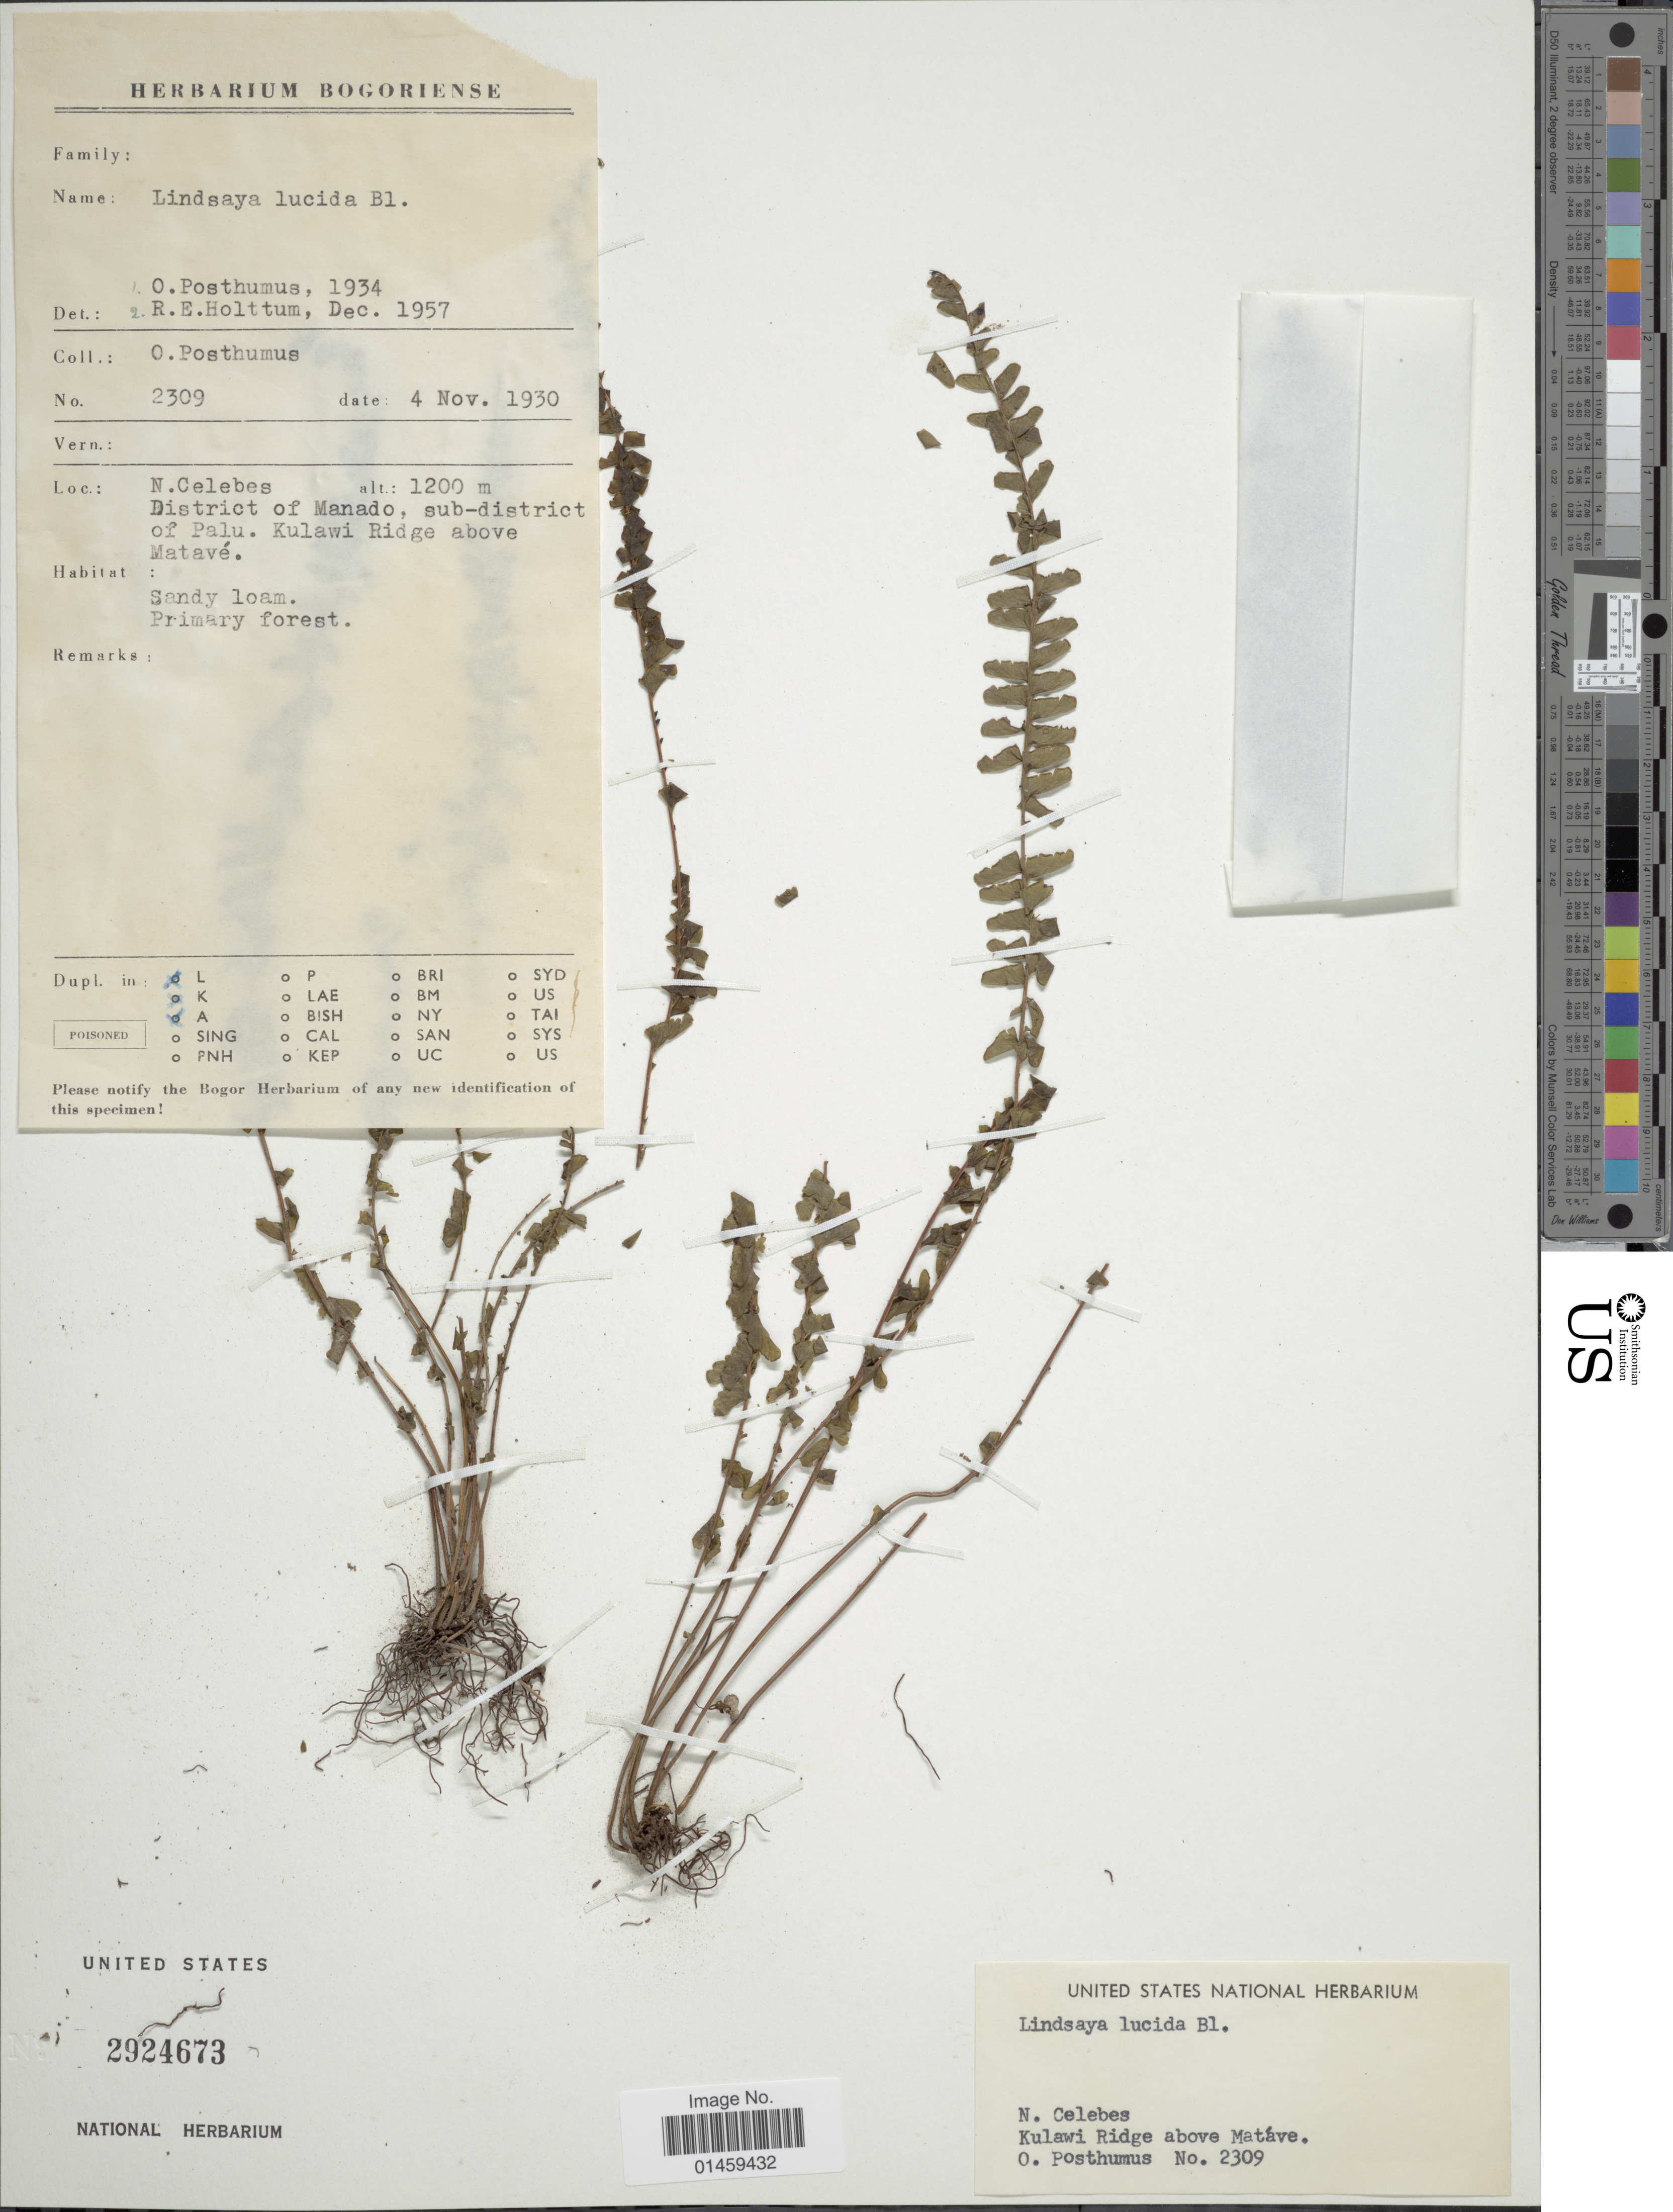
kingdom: Plantae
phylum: Tracheophyta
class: Polypodiopsida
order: Polypodiales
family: Lindsaeaceae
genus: Lindsaea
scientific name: Lindsaea lucida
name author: Blume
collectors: O. Posthumus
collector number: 2309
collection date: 1930-11-04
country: Indonesia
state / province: Sulawesi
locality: N. Celebes. Kulawi Ridge above Matave.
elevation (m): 1200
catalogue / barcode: US 2924673